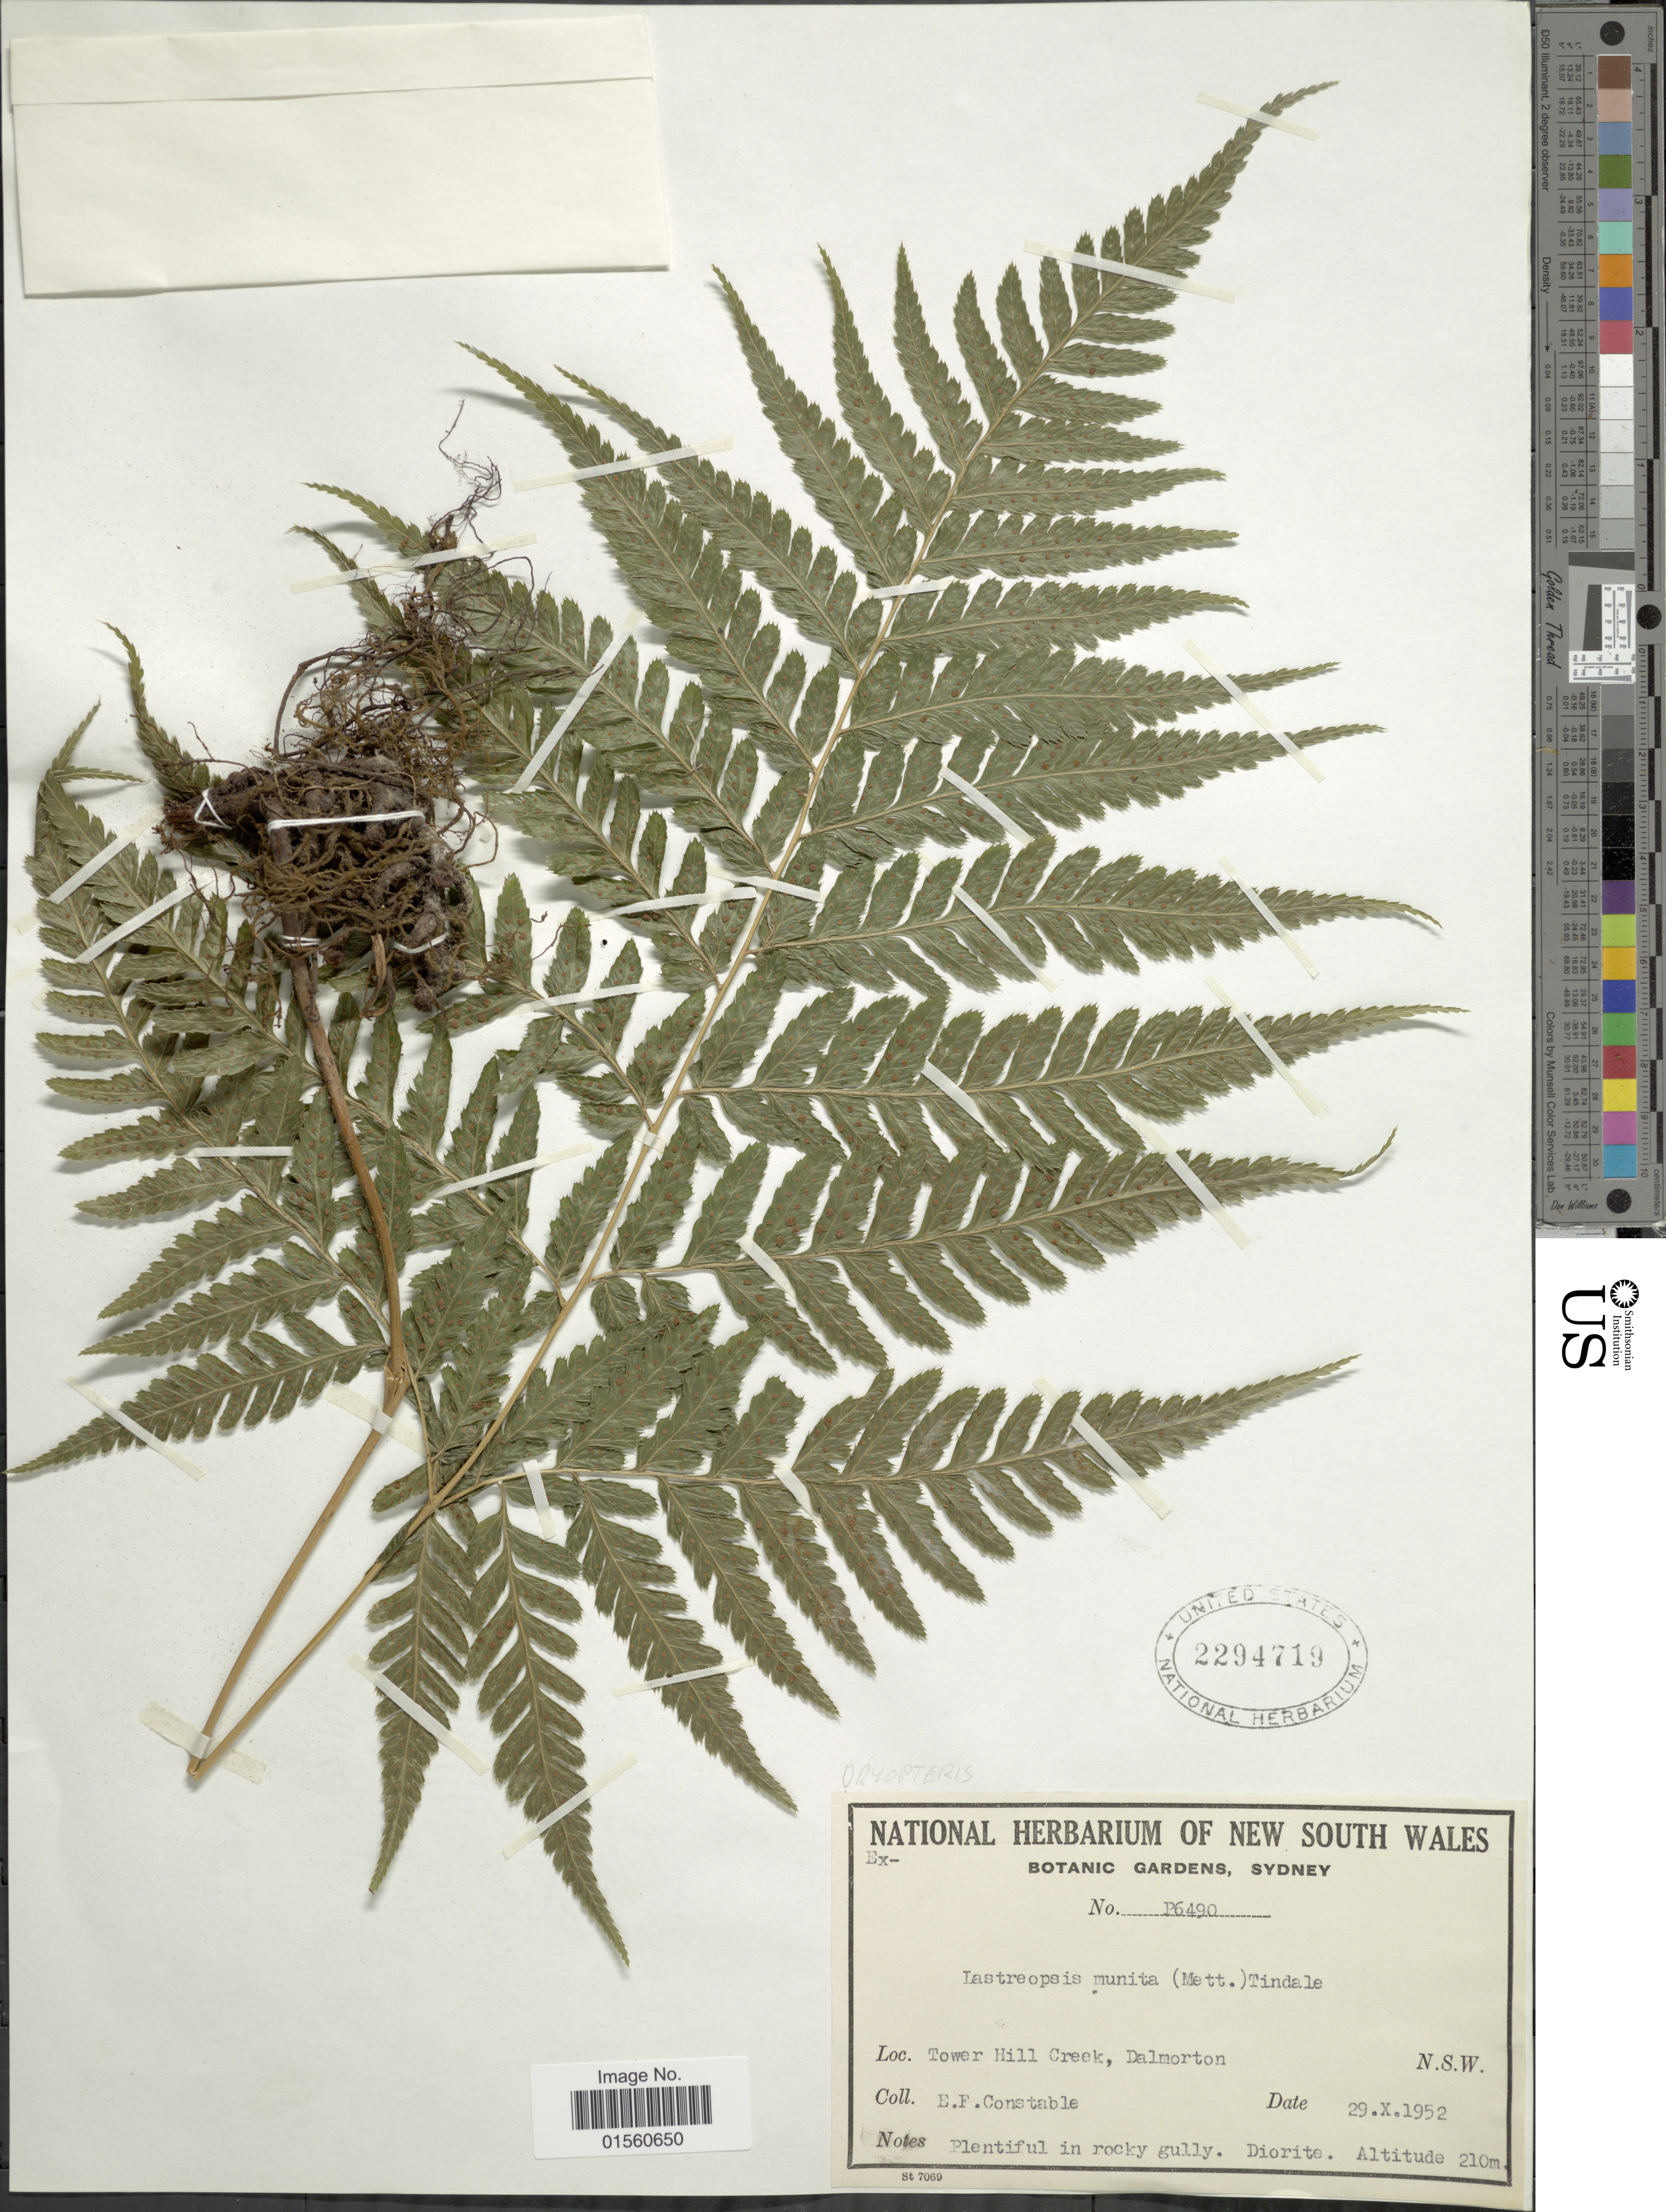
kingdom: Plantae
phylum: Tracheophyta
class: Polypodiopsida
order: Polypodiales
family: Dryopteridaceae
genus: Parapolystichum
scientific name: Parapolystichum munitum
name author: (Mett.) Labiak et al.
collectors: E. F. Constable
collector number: P6490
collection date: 1952-10-29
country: Australia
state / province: New South Wales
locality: Tower Hill Creek, Dalmorton, N.S.W.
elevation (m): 210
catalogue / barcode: US 2294719